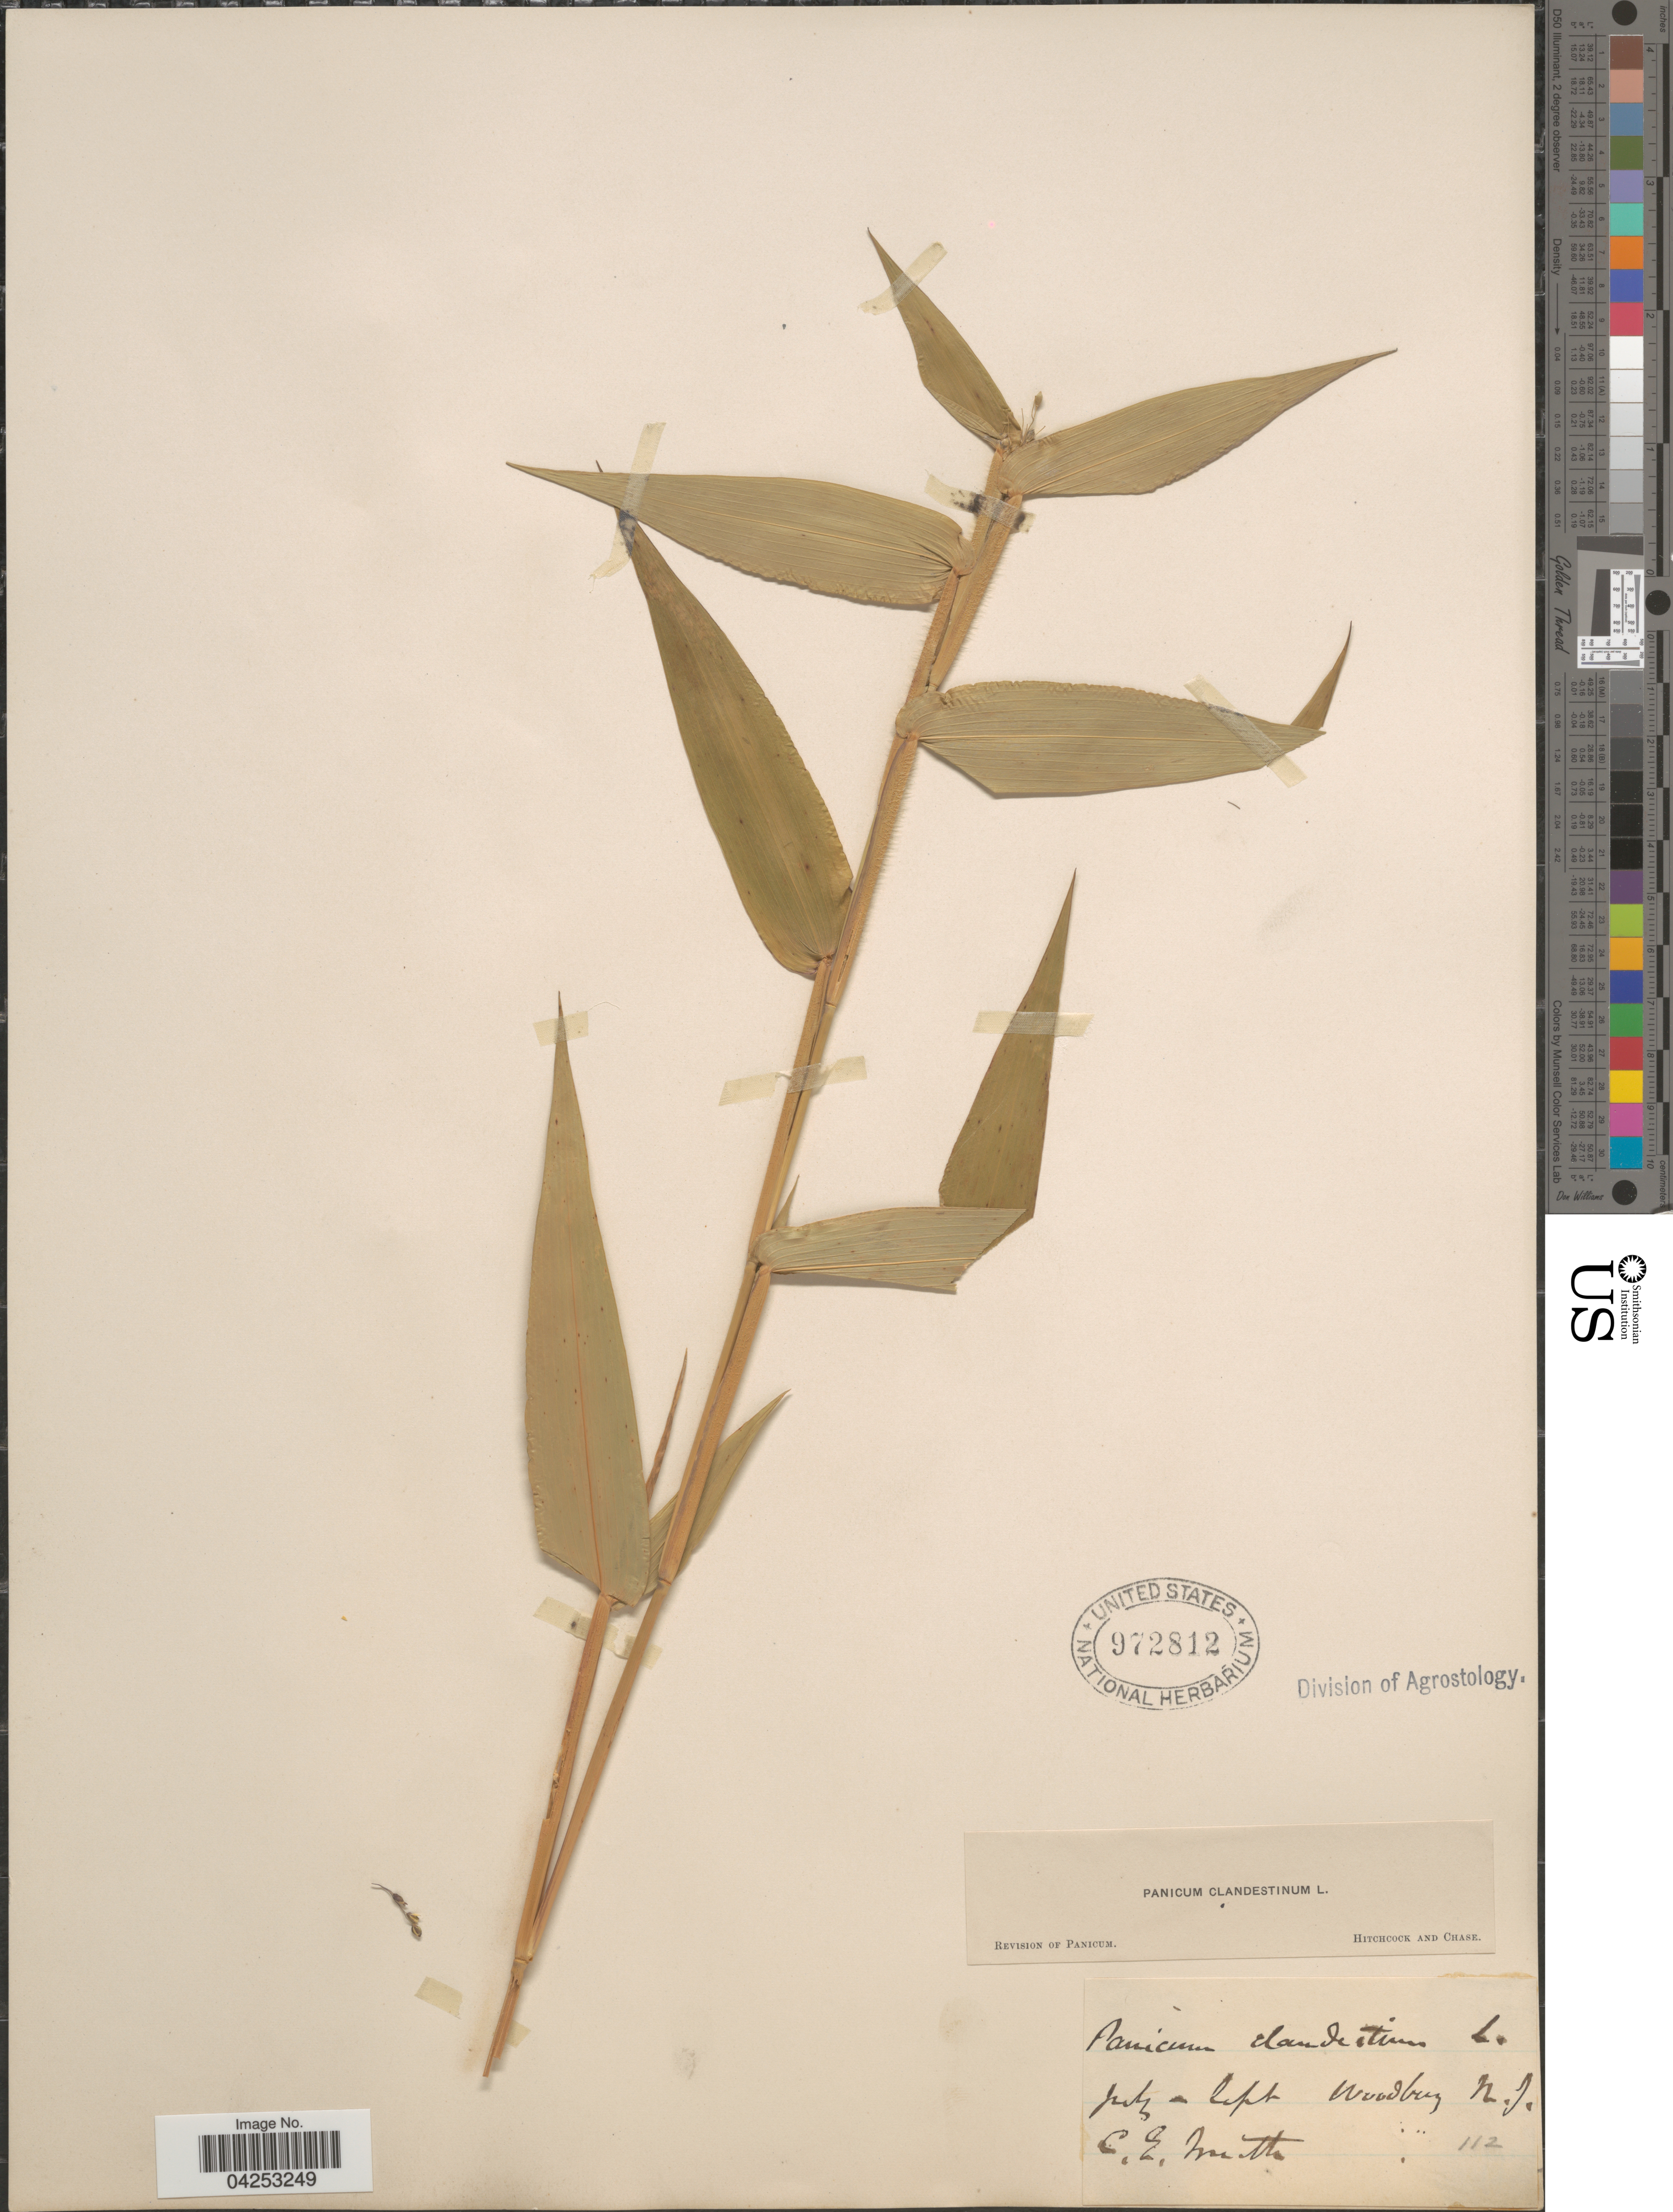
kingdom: Plantae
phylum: Tracheophyta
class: Liliopsida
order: Poales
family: Poaceae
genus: Dichanthelium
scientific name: Dichanthelium clandestinum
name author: (L.) Gould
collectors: C. E. Smith Jr.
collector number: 112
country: United States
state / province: New Jersey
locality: Woodburg.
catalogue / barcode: US 972812